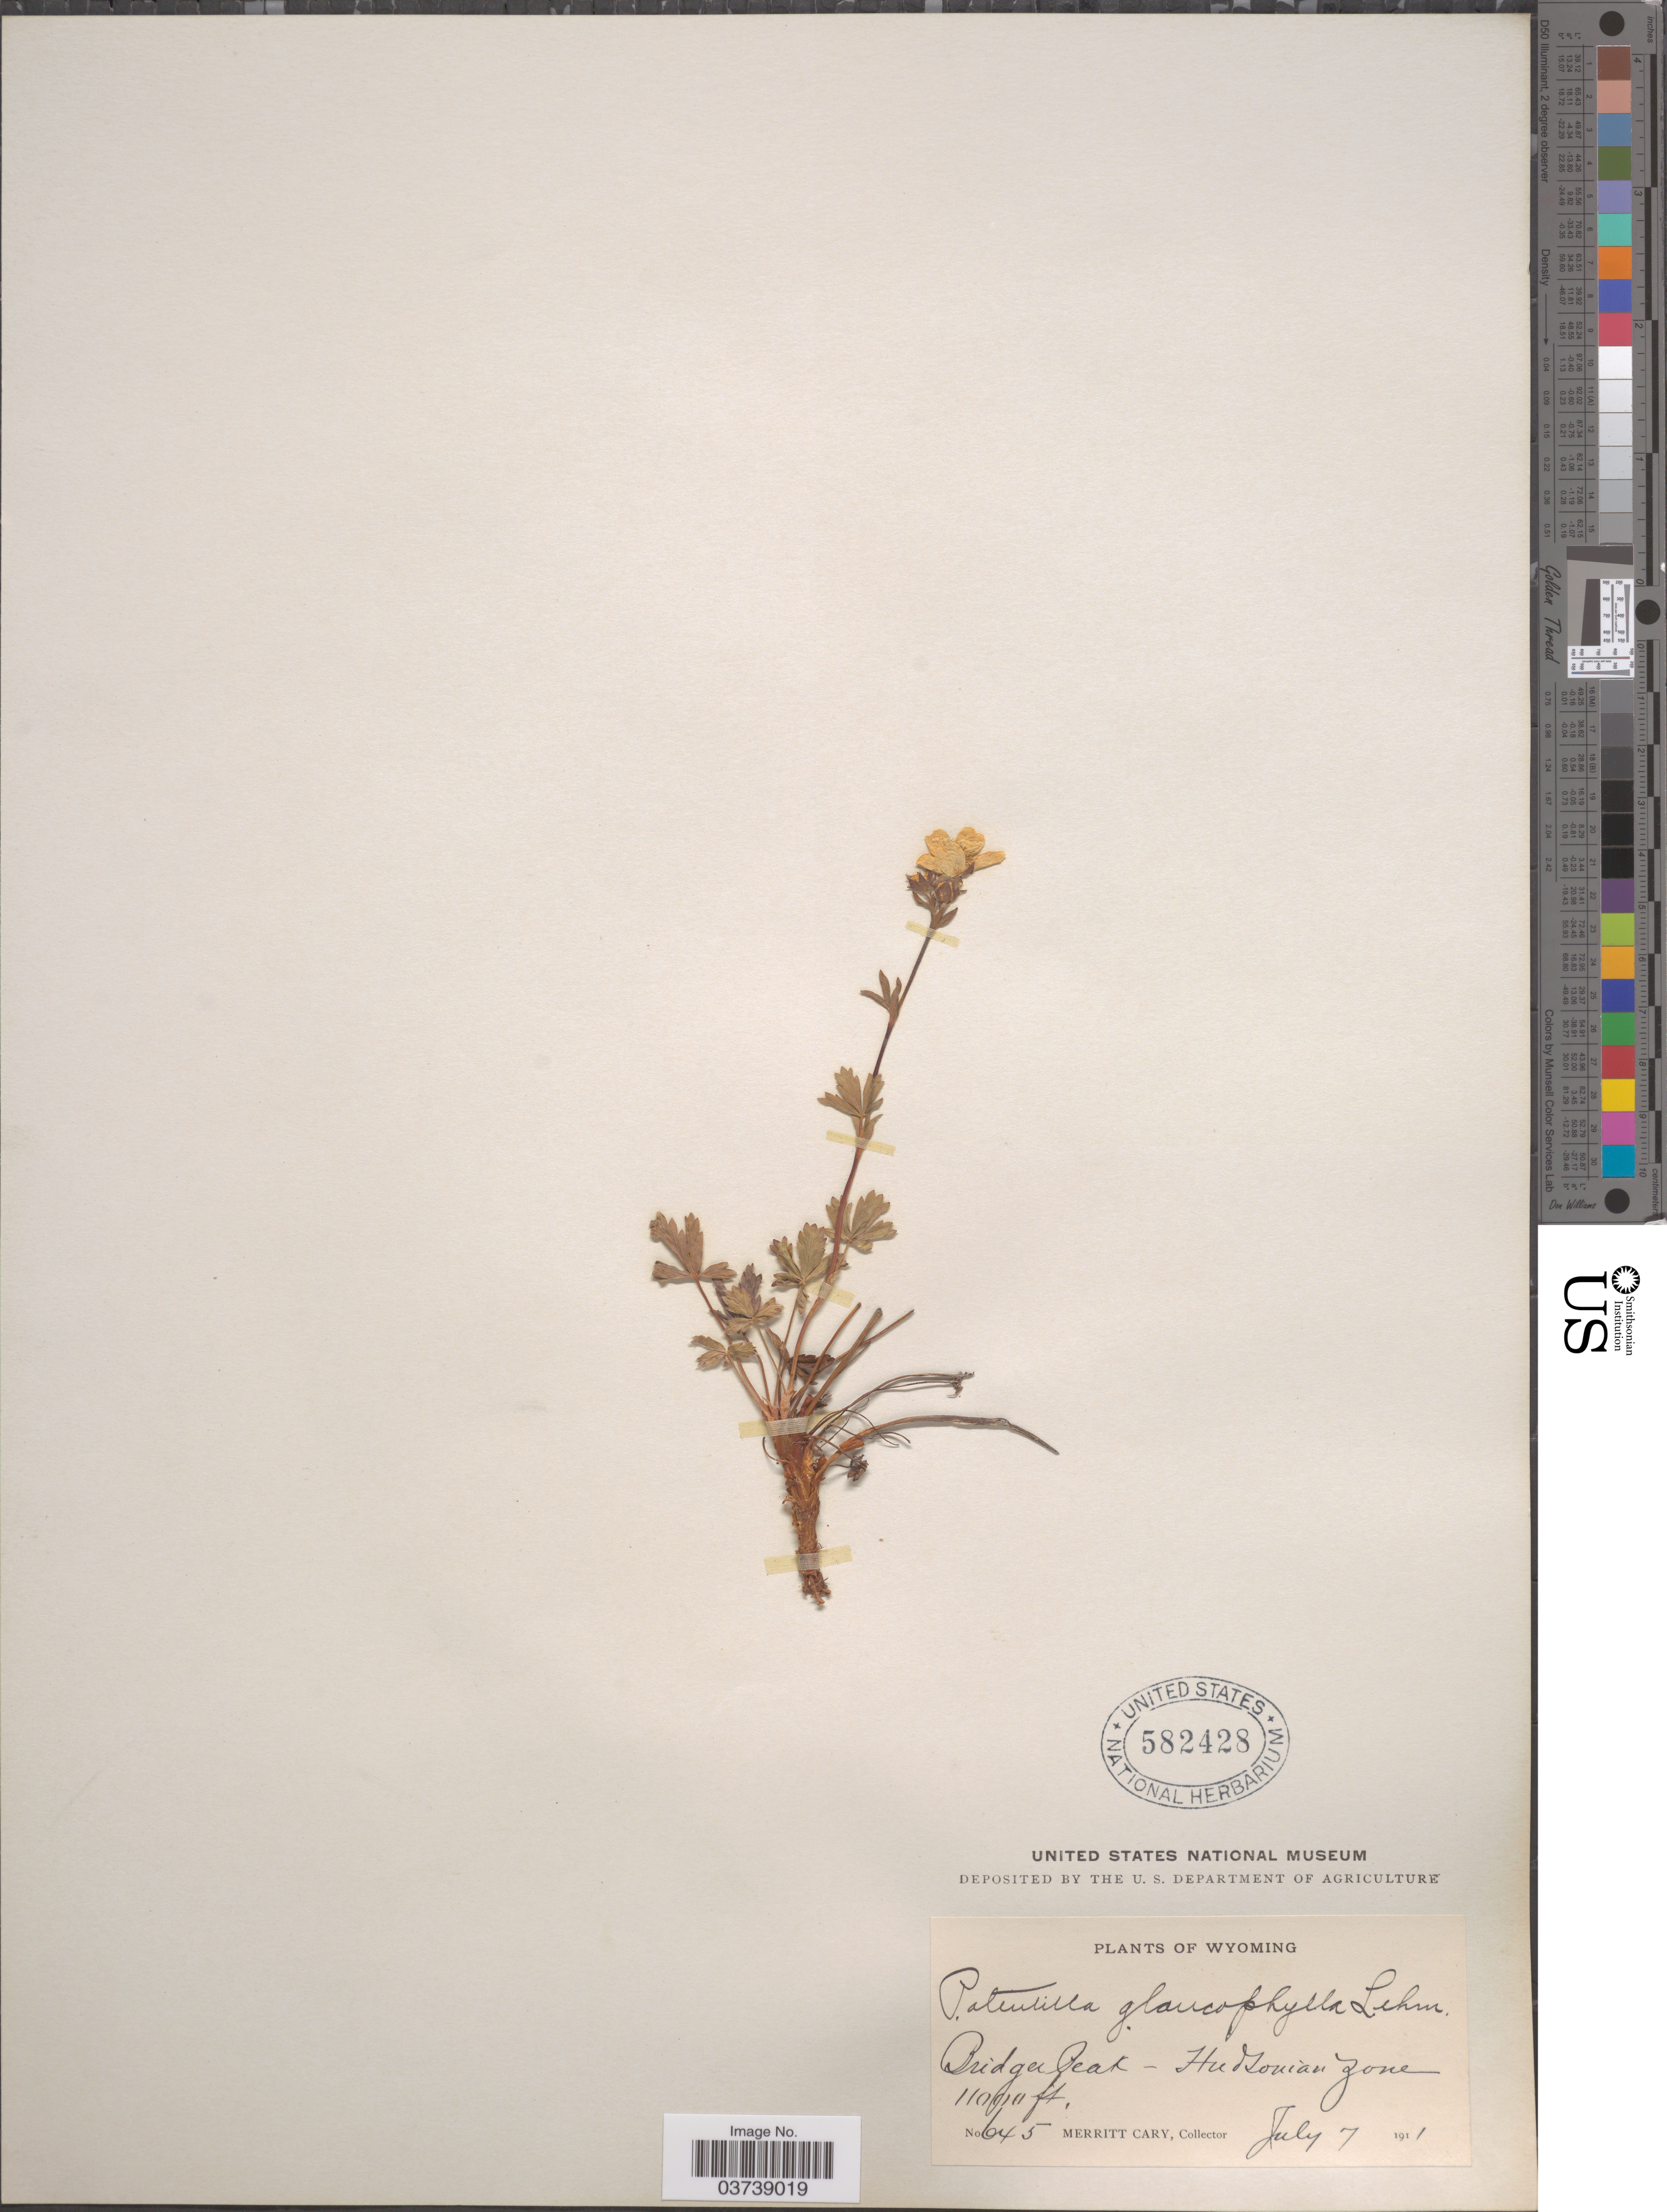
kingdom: Plantae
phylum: Tracheophyta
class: Magnoliopsida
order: Rosales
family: Rosaceae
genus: Potentilla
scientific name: Potentilla diversifolia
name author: Lehm.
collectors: M. Cary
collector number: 645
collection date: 1911-07-07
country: United States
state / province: Wyoming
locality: Bridger Peak - Hudsonian zone.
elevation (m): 3353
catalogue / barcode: US 582428